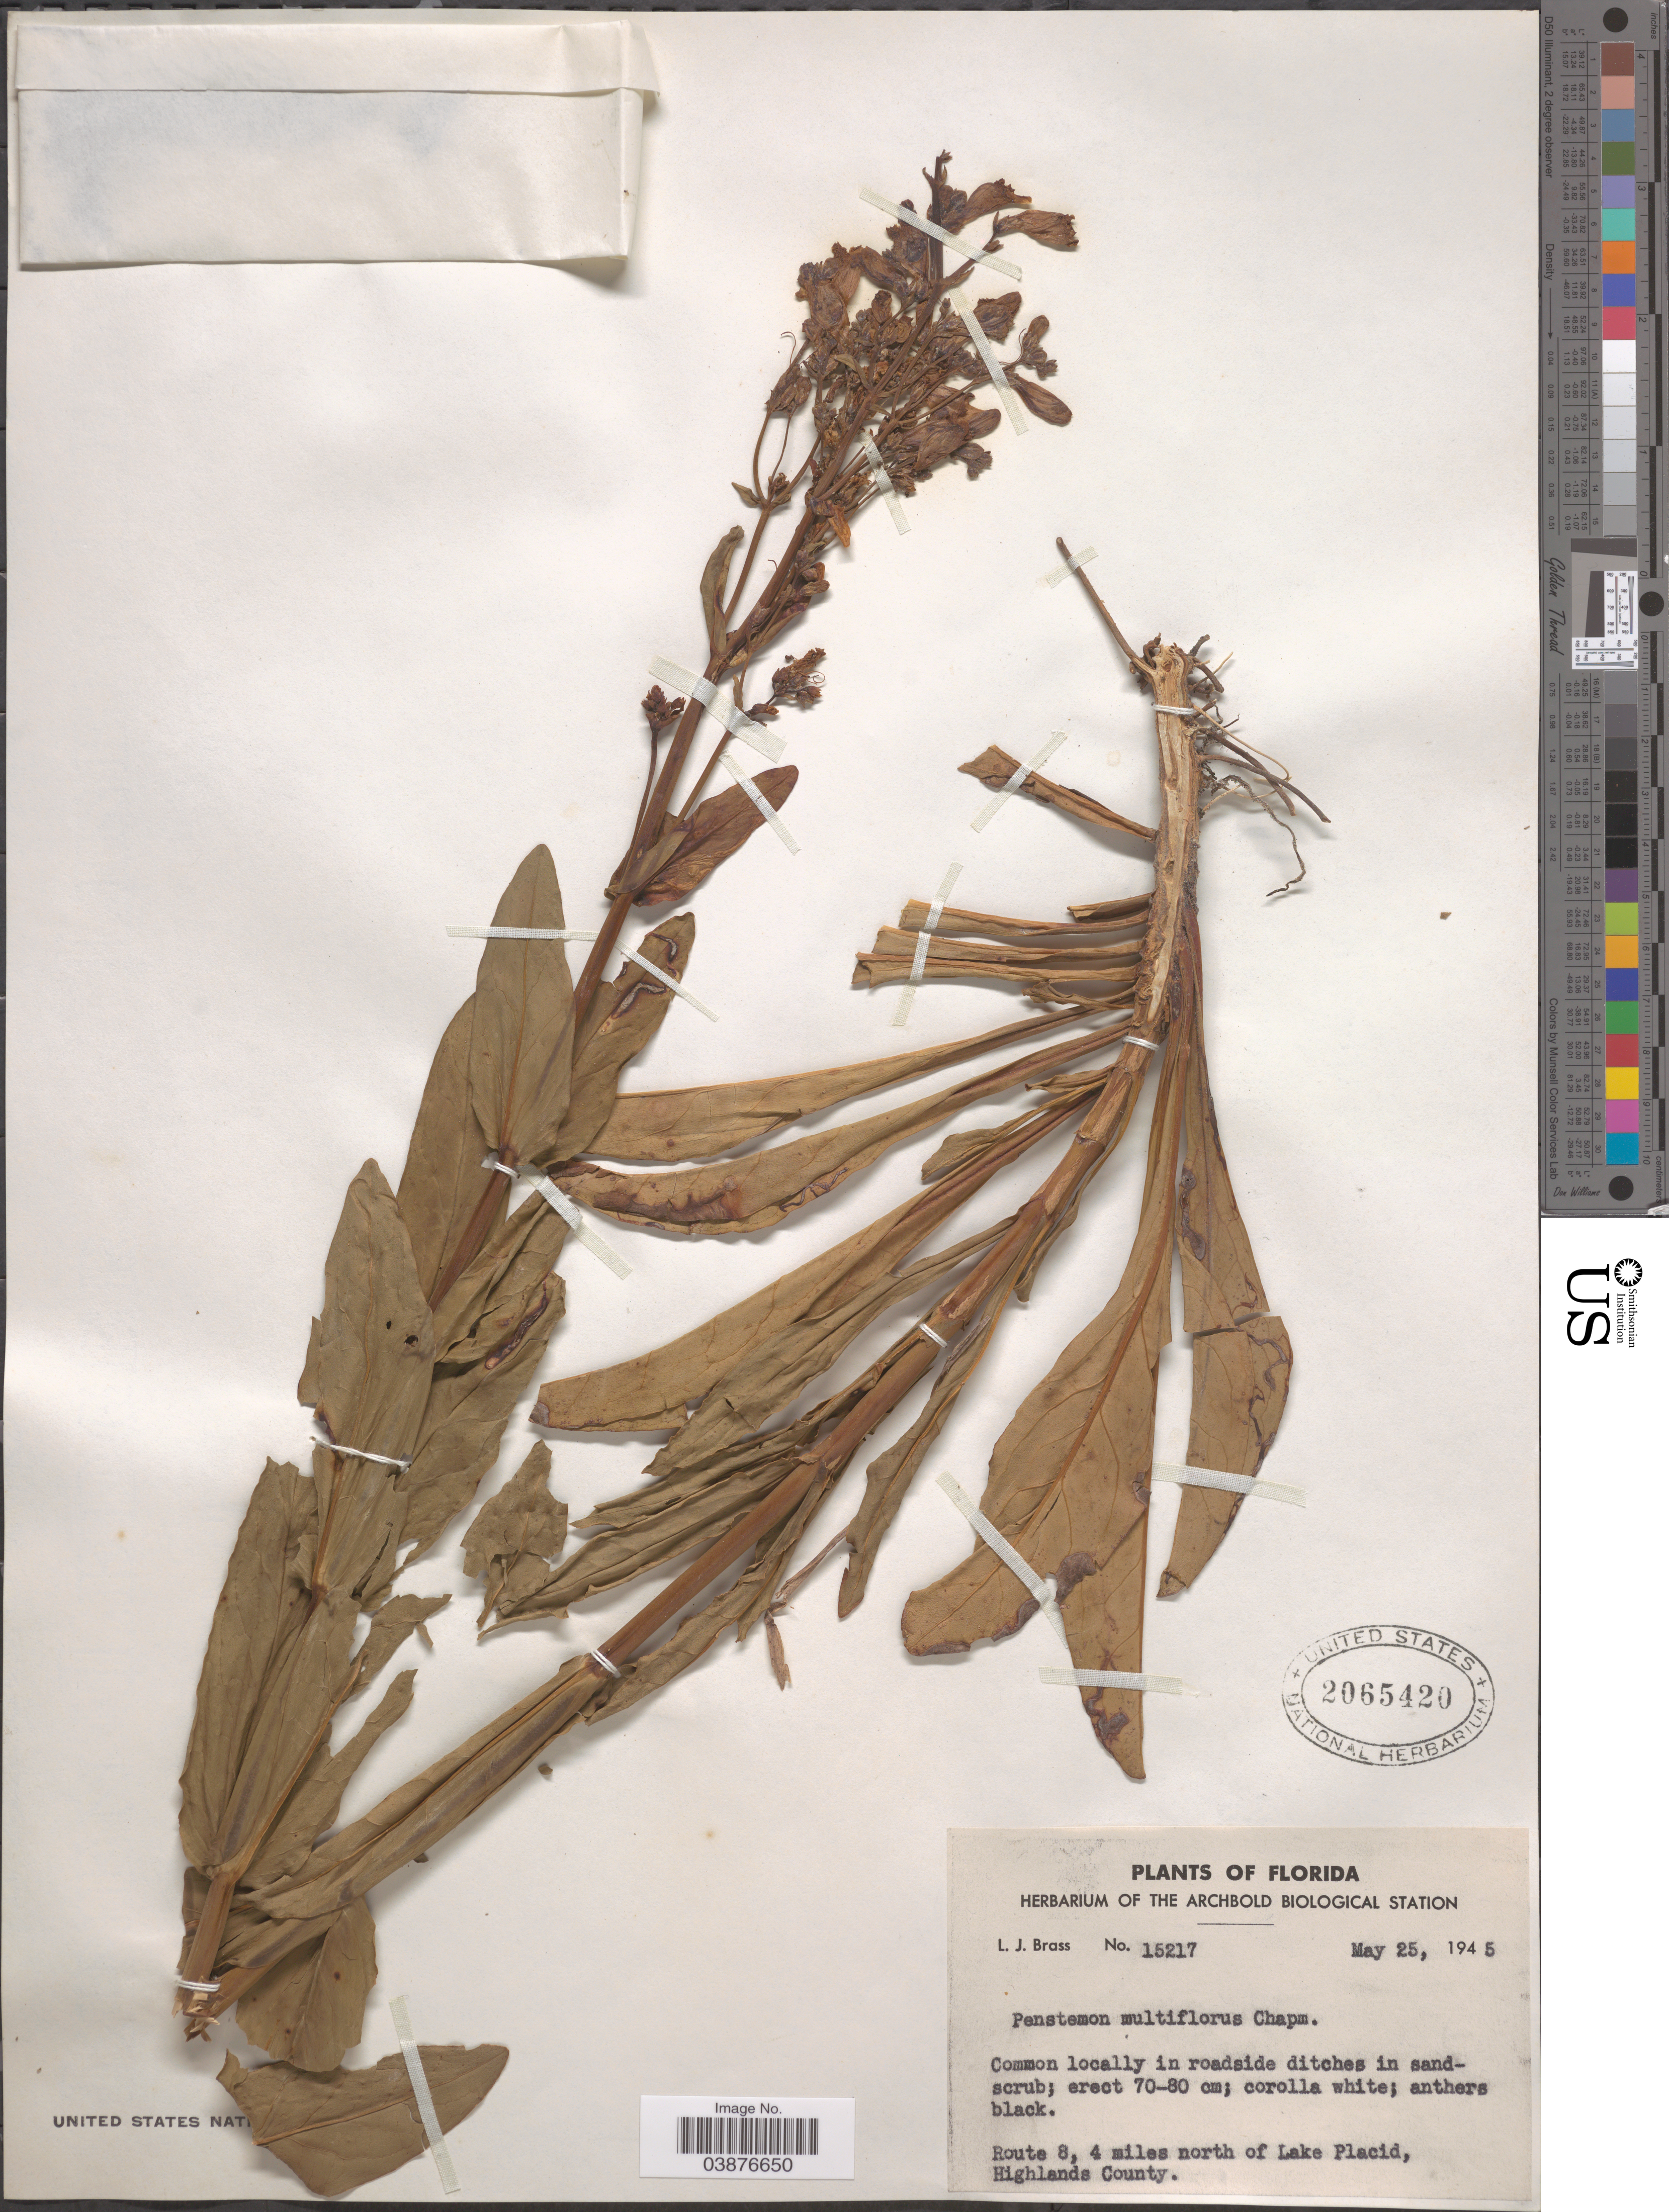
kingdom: Plantae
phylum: Tracheophyta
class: Magnoliopsida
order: Lamiales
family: Plantaginaceae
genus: Penstemon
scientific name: Penstemon multiflorus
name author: (Benth.) Chapm. ex Small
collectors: L. J. Brass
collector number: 15217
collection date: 1945-05-25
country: United States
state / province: Florida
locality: Route 8, 4 miles north of Lake Placid, Highlands County.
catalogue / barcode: US 2065420